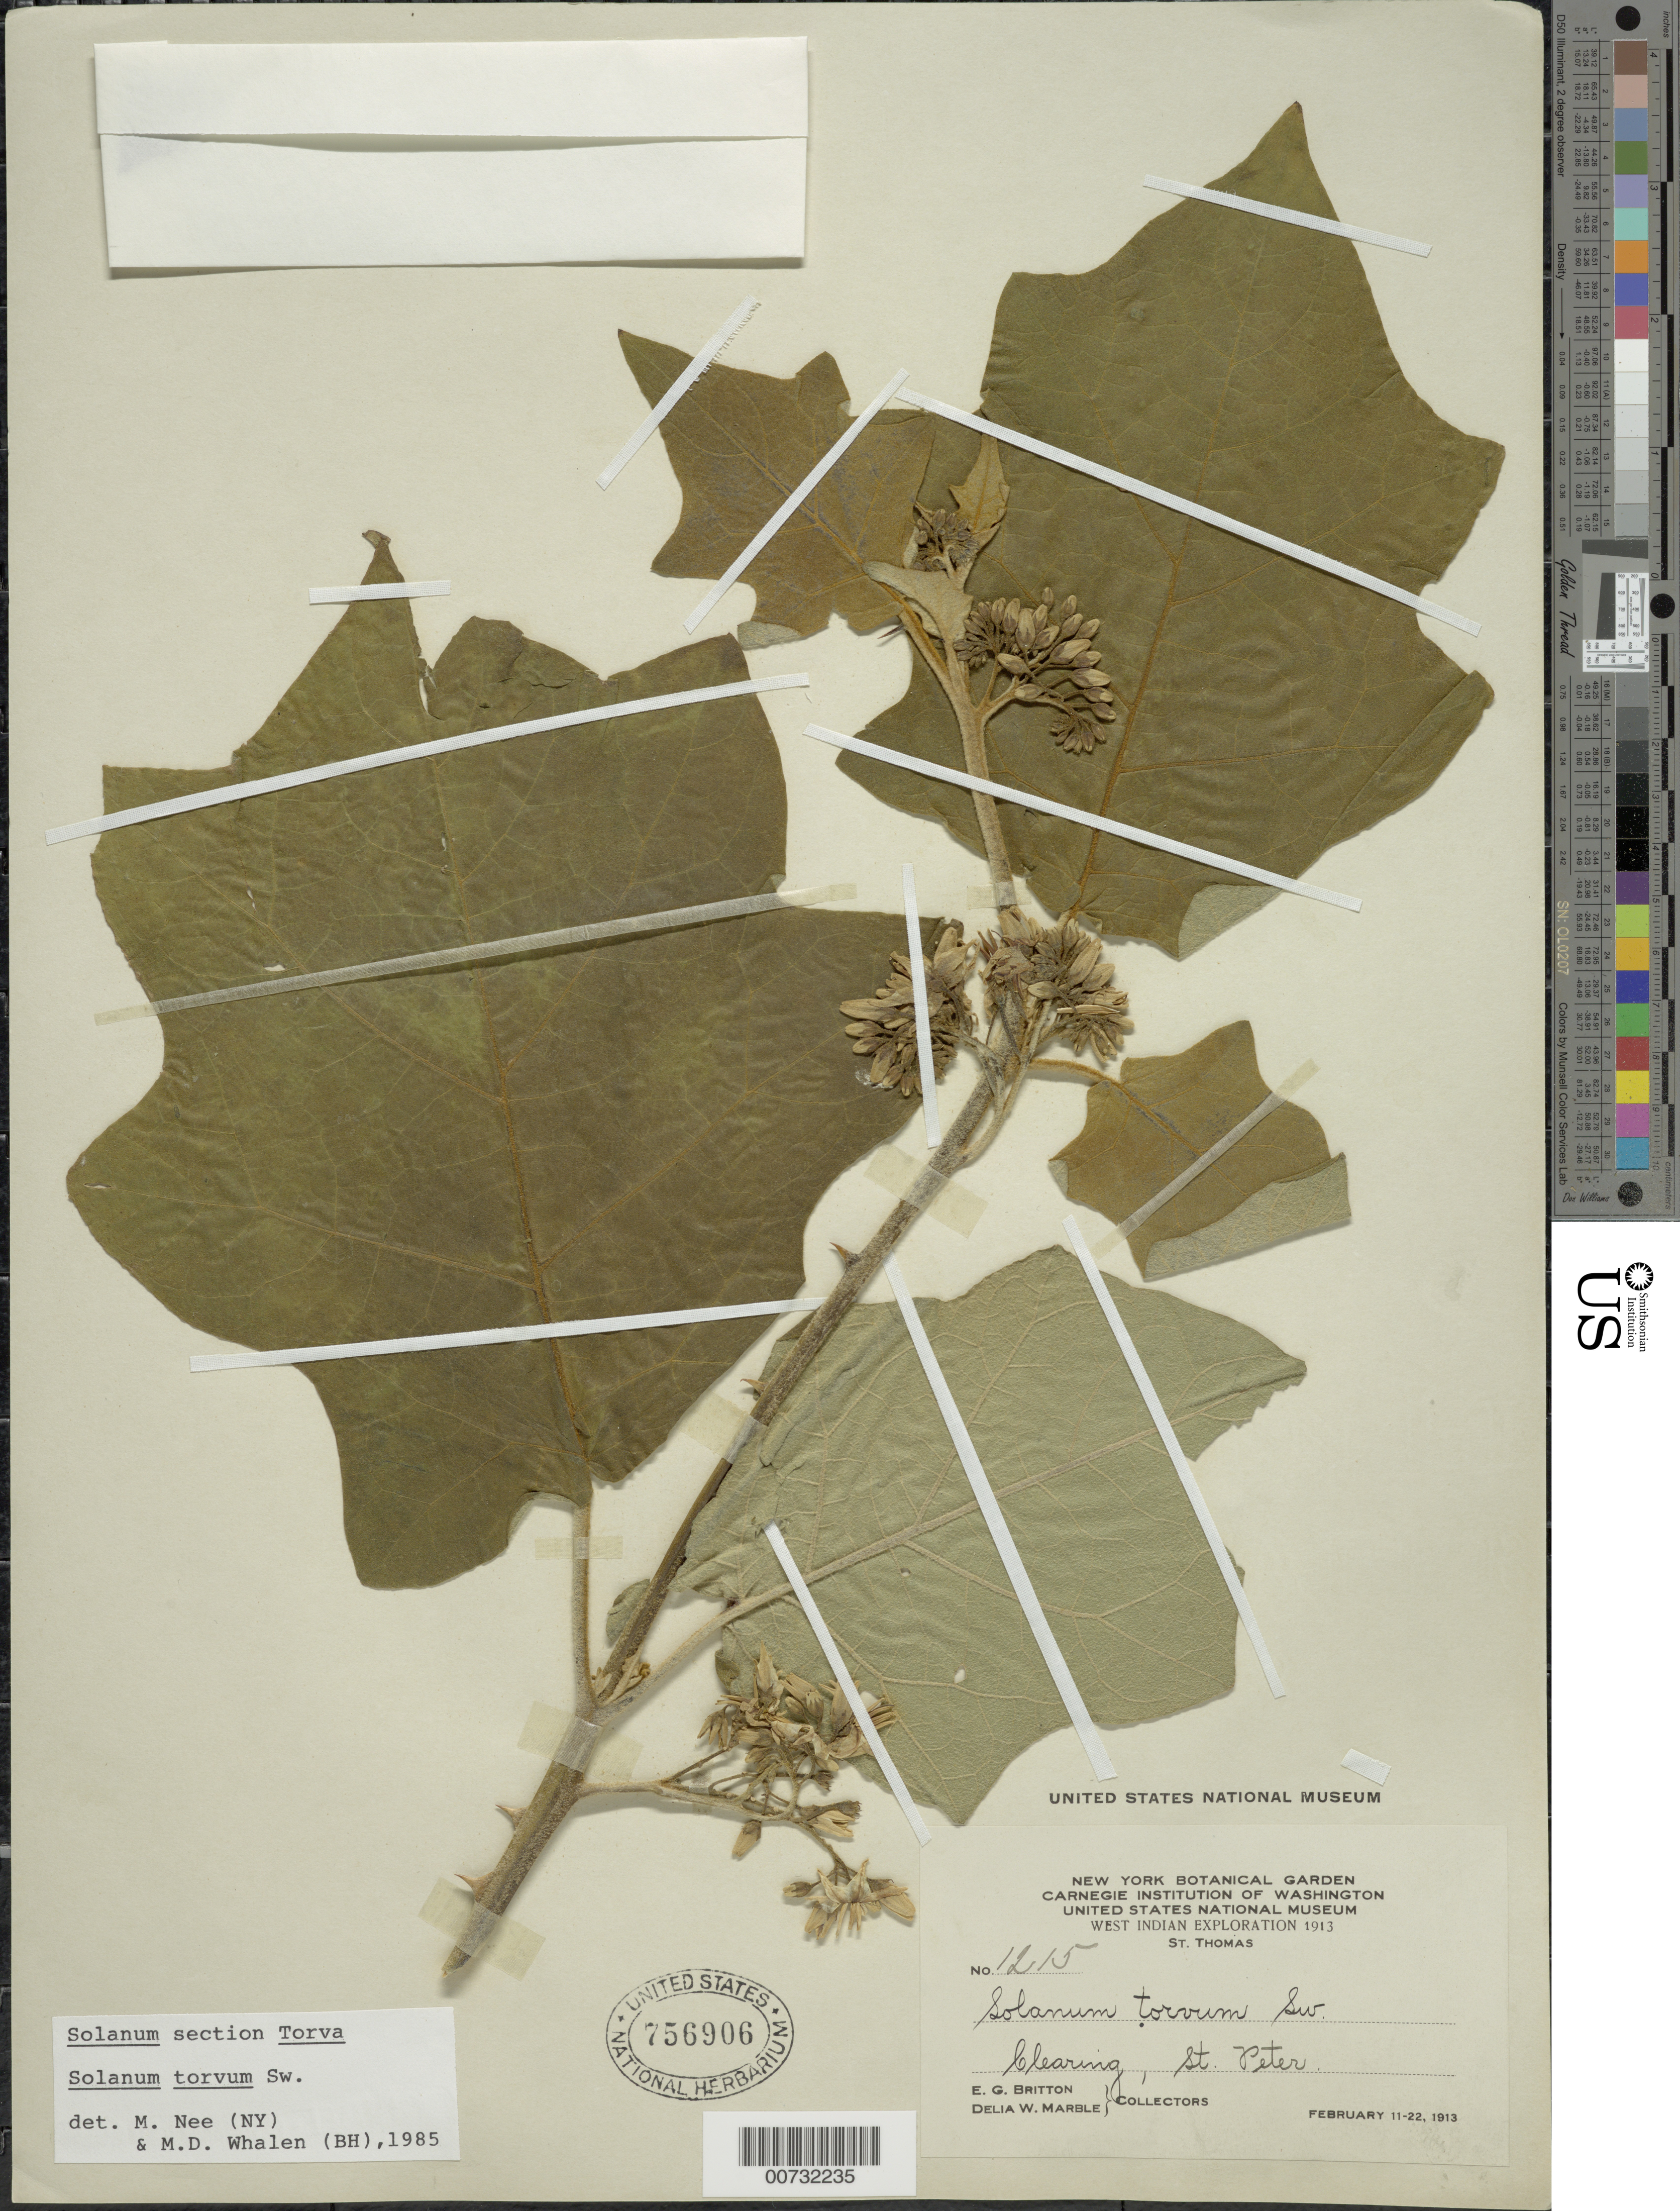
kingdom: Plantae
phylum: Tracheophyta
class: Magnoliopsida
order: Solanales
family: Solanaceae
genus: Solanum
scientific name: Solanum torvum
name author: Sw.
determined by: Nee, Michael H.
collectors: E. G. Britton & D. W. Marble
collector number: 1215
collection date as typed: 11 Feb 1913 to 22 Feb 1913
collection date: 1913-02-11/1913-02-22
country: U.S. Virgin Islands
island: St. Thomas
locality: St. Thomas; St. Peter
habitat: Clearing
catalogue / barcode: US 756906